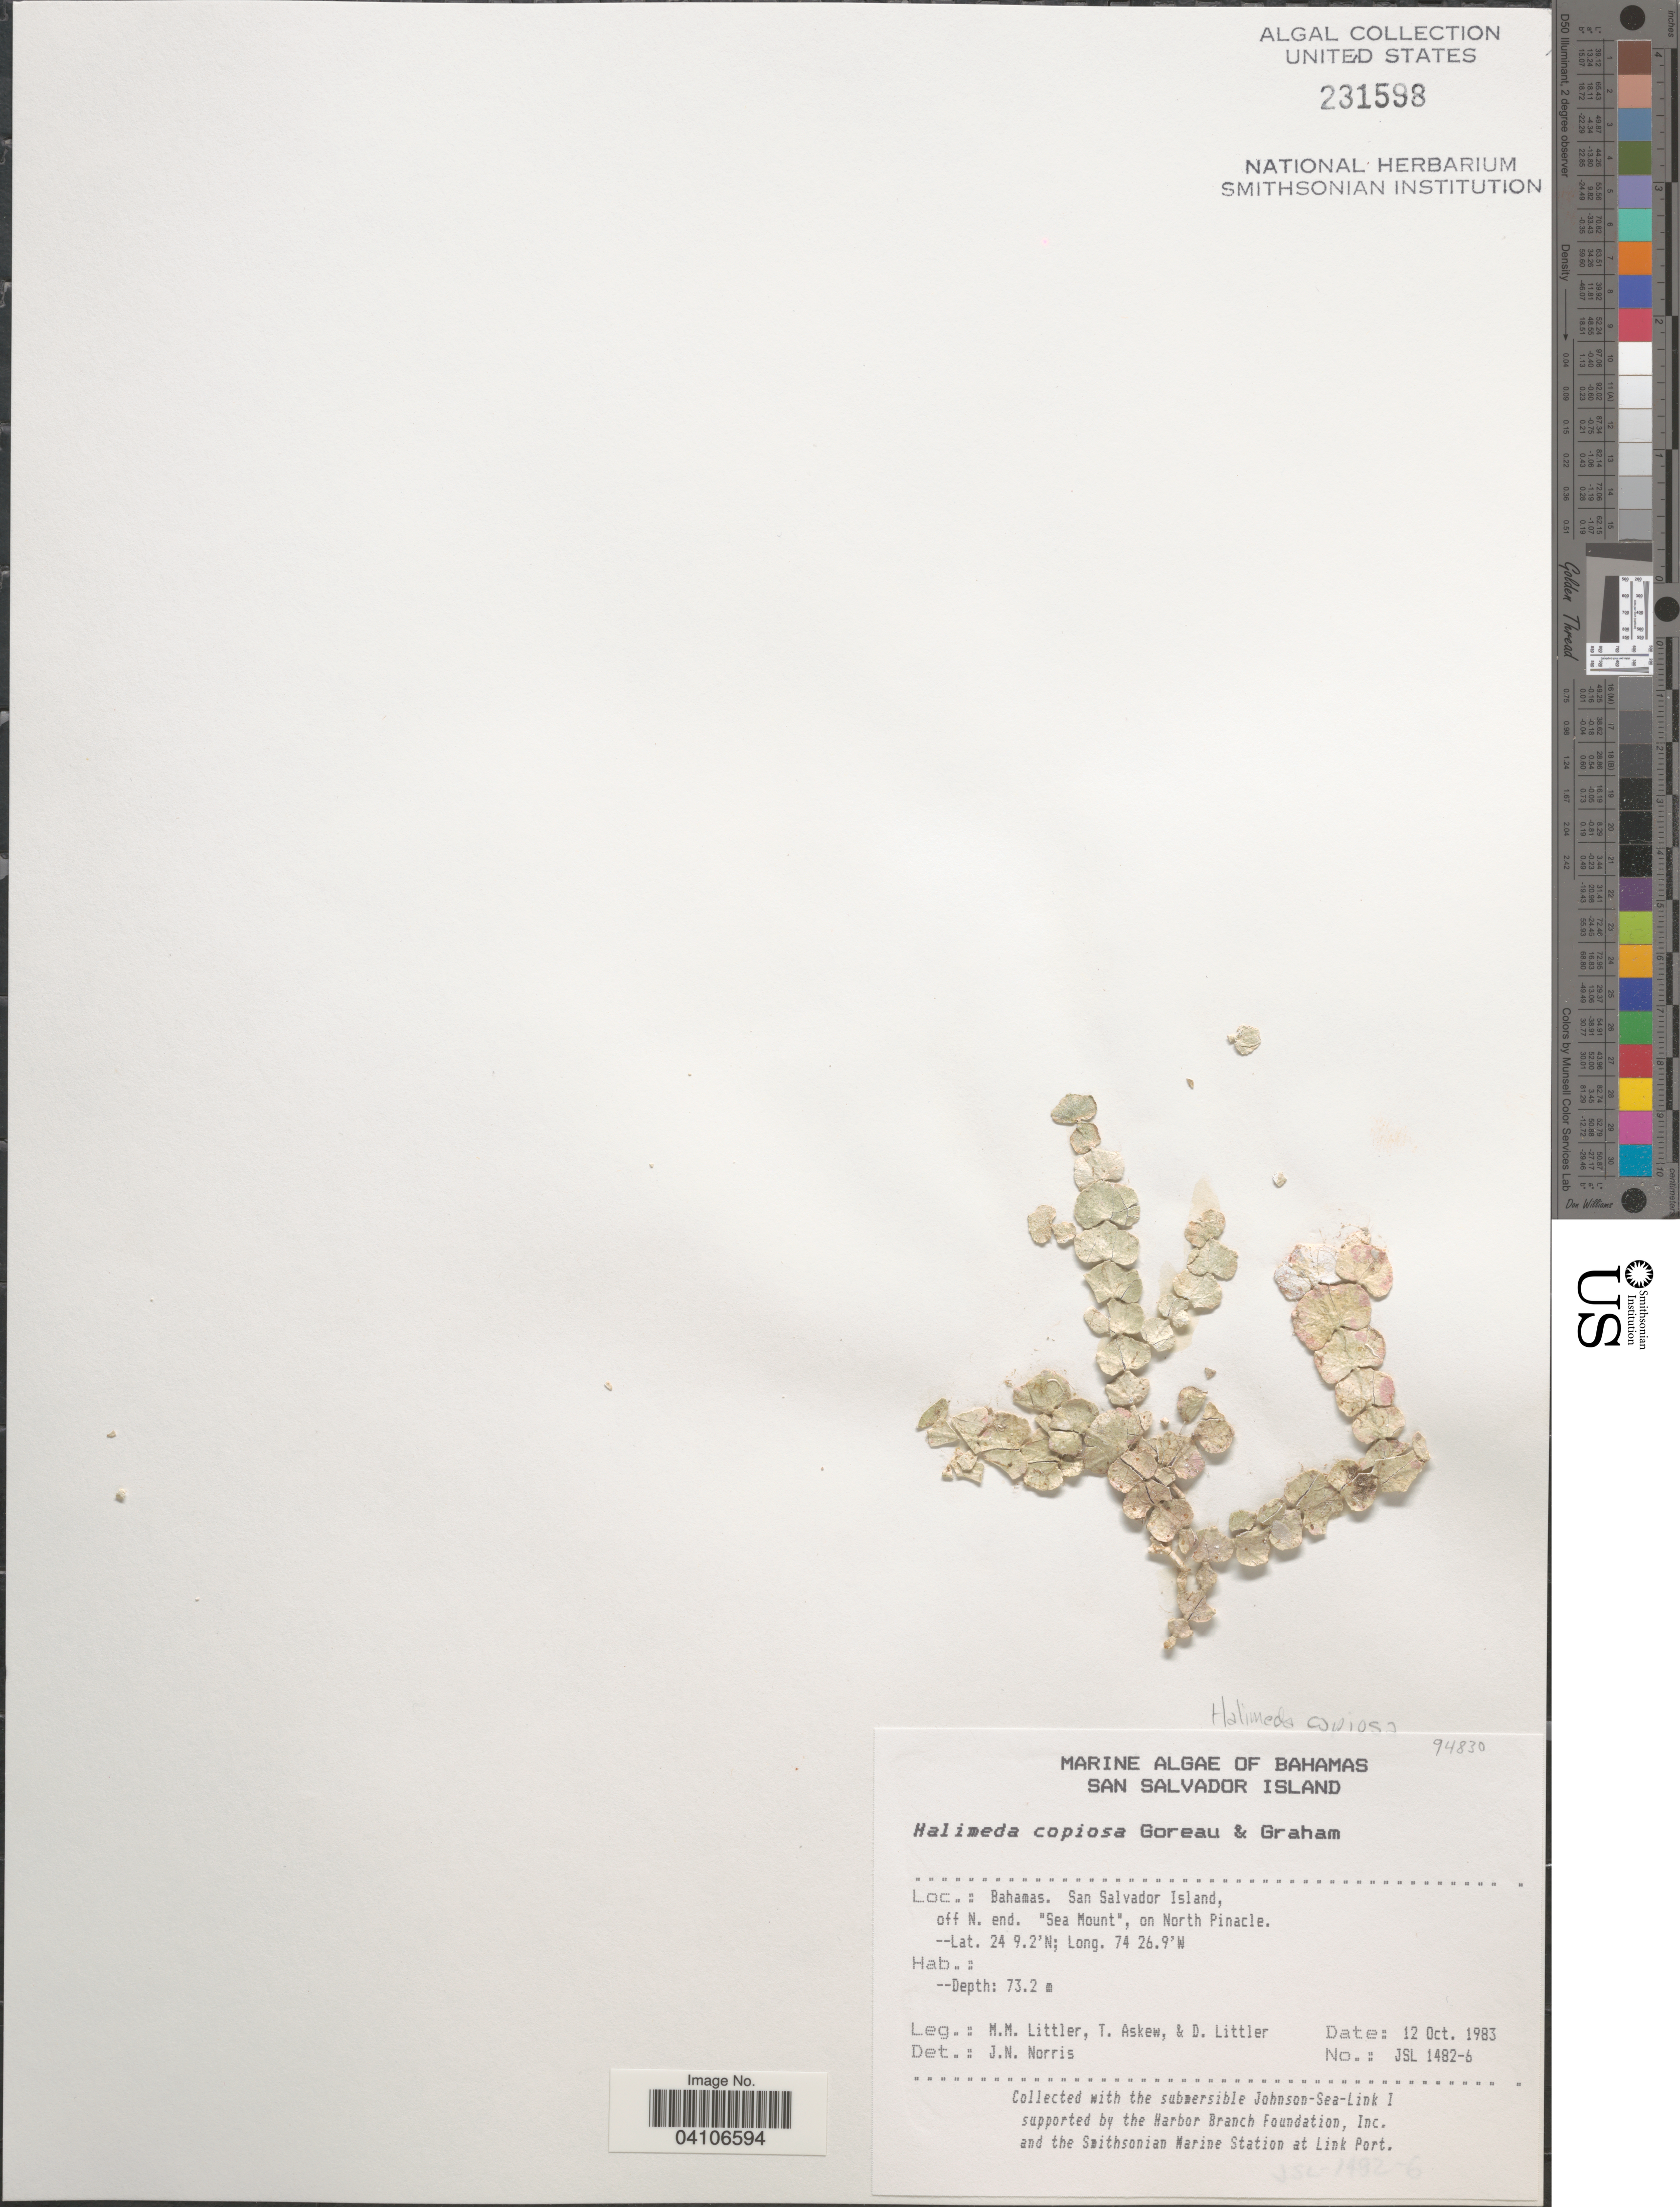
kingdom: Plantae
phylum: Chlorophyta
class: Ulvophyceae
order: Bryopsidales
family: Halimedaceae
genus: Halimeda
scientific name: Halimeda copiosa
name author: Goreau & E.A. Graham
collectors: T. Askew & D. S. Littler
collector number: JSL 1482-6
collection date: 1983-10-12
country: Bahamas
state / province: San Salvador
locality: San Salvador Island, off N. end. "Sea mount", on North Pinacle.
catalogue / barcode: US 231598